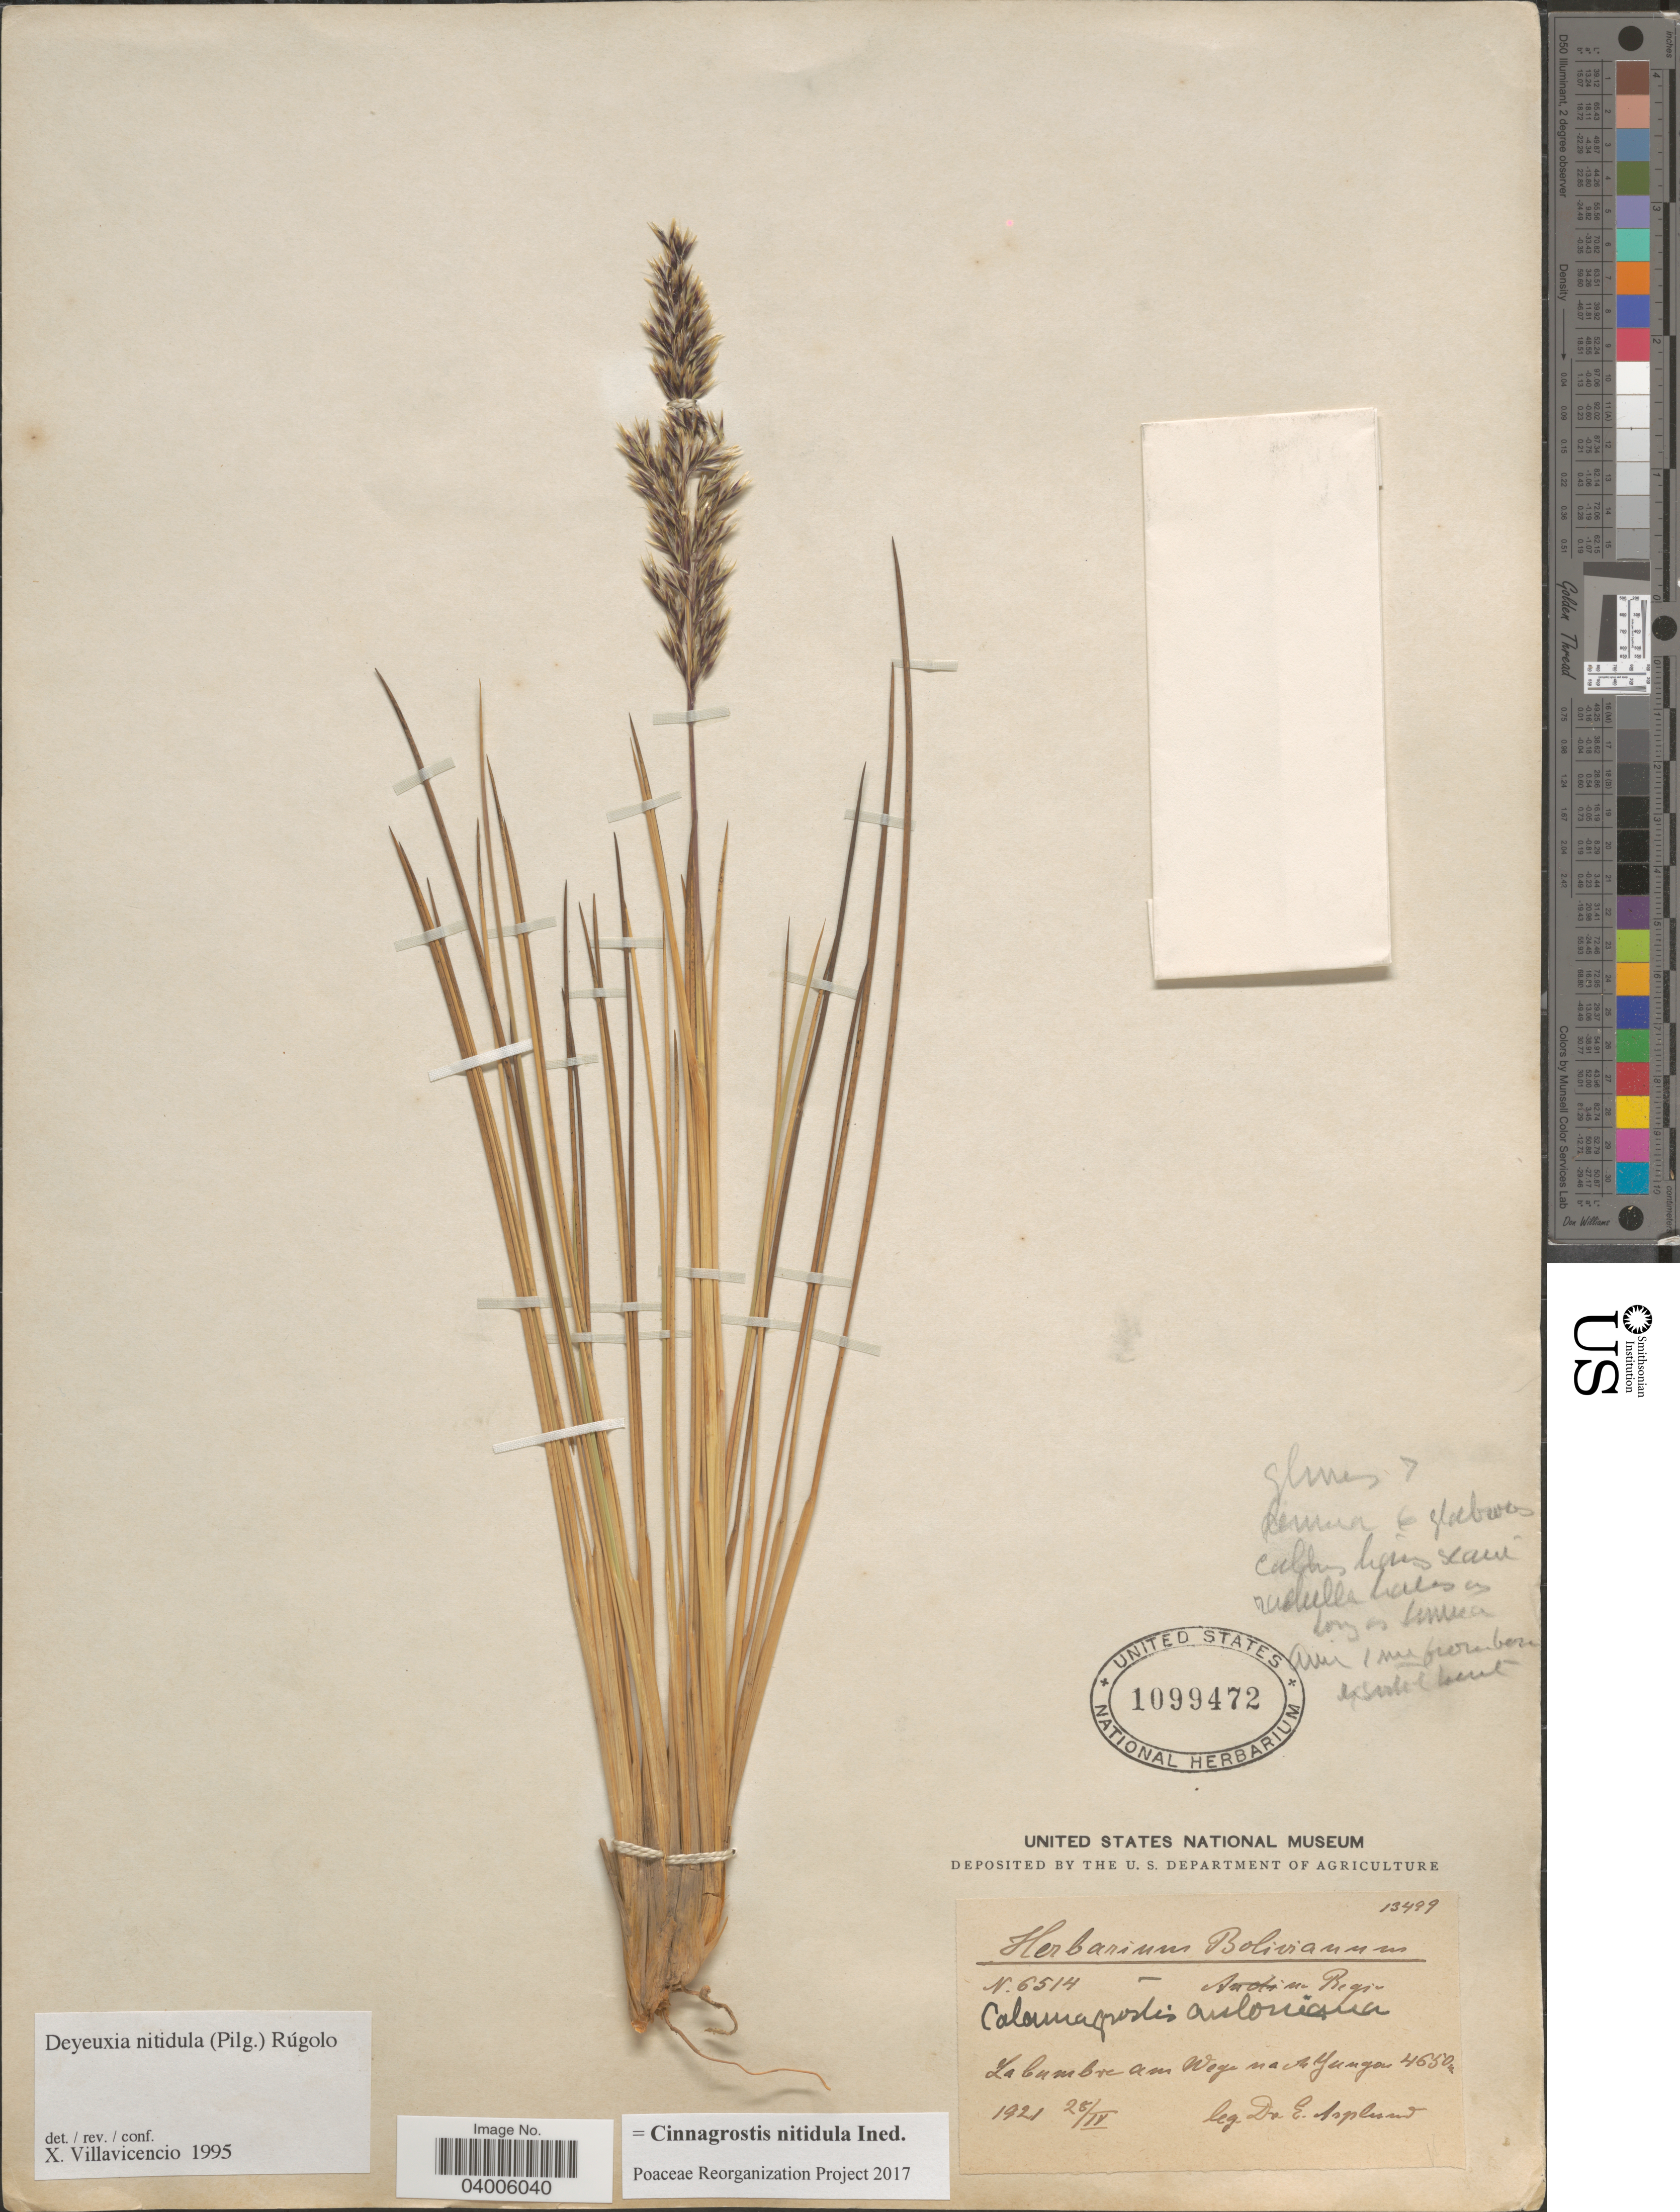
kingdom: Plantae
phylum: Tracheophyta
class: Liliopsida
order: Poales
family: Poaceae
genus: Cinnagrostis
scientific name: Cinnagrostis nitidula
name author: (Wedd.) P.M. Peterson et al.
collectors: E. Asplund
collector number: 6514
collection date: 1921-04-28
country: Bolivia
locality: Andine Region. La Cumbre am Wege nach Yungas.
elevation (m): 4650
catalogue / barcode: US 1099472